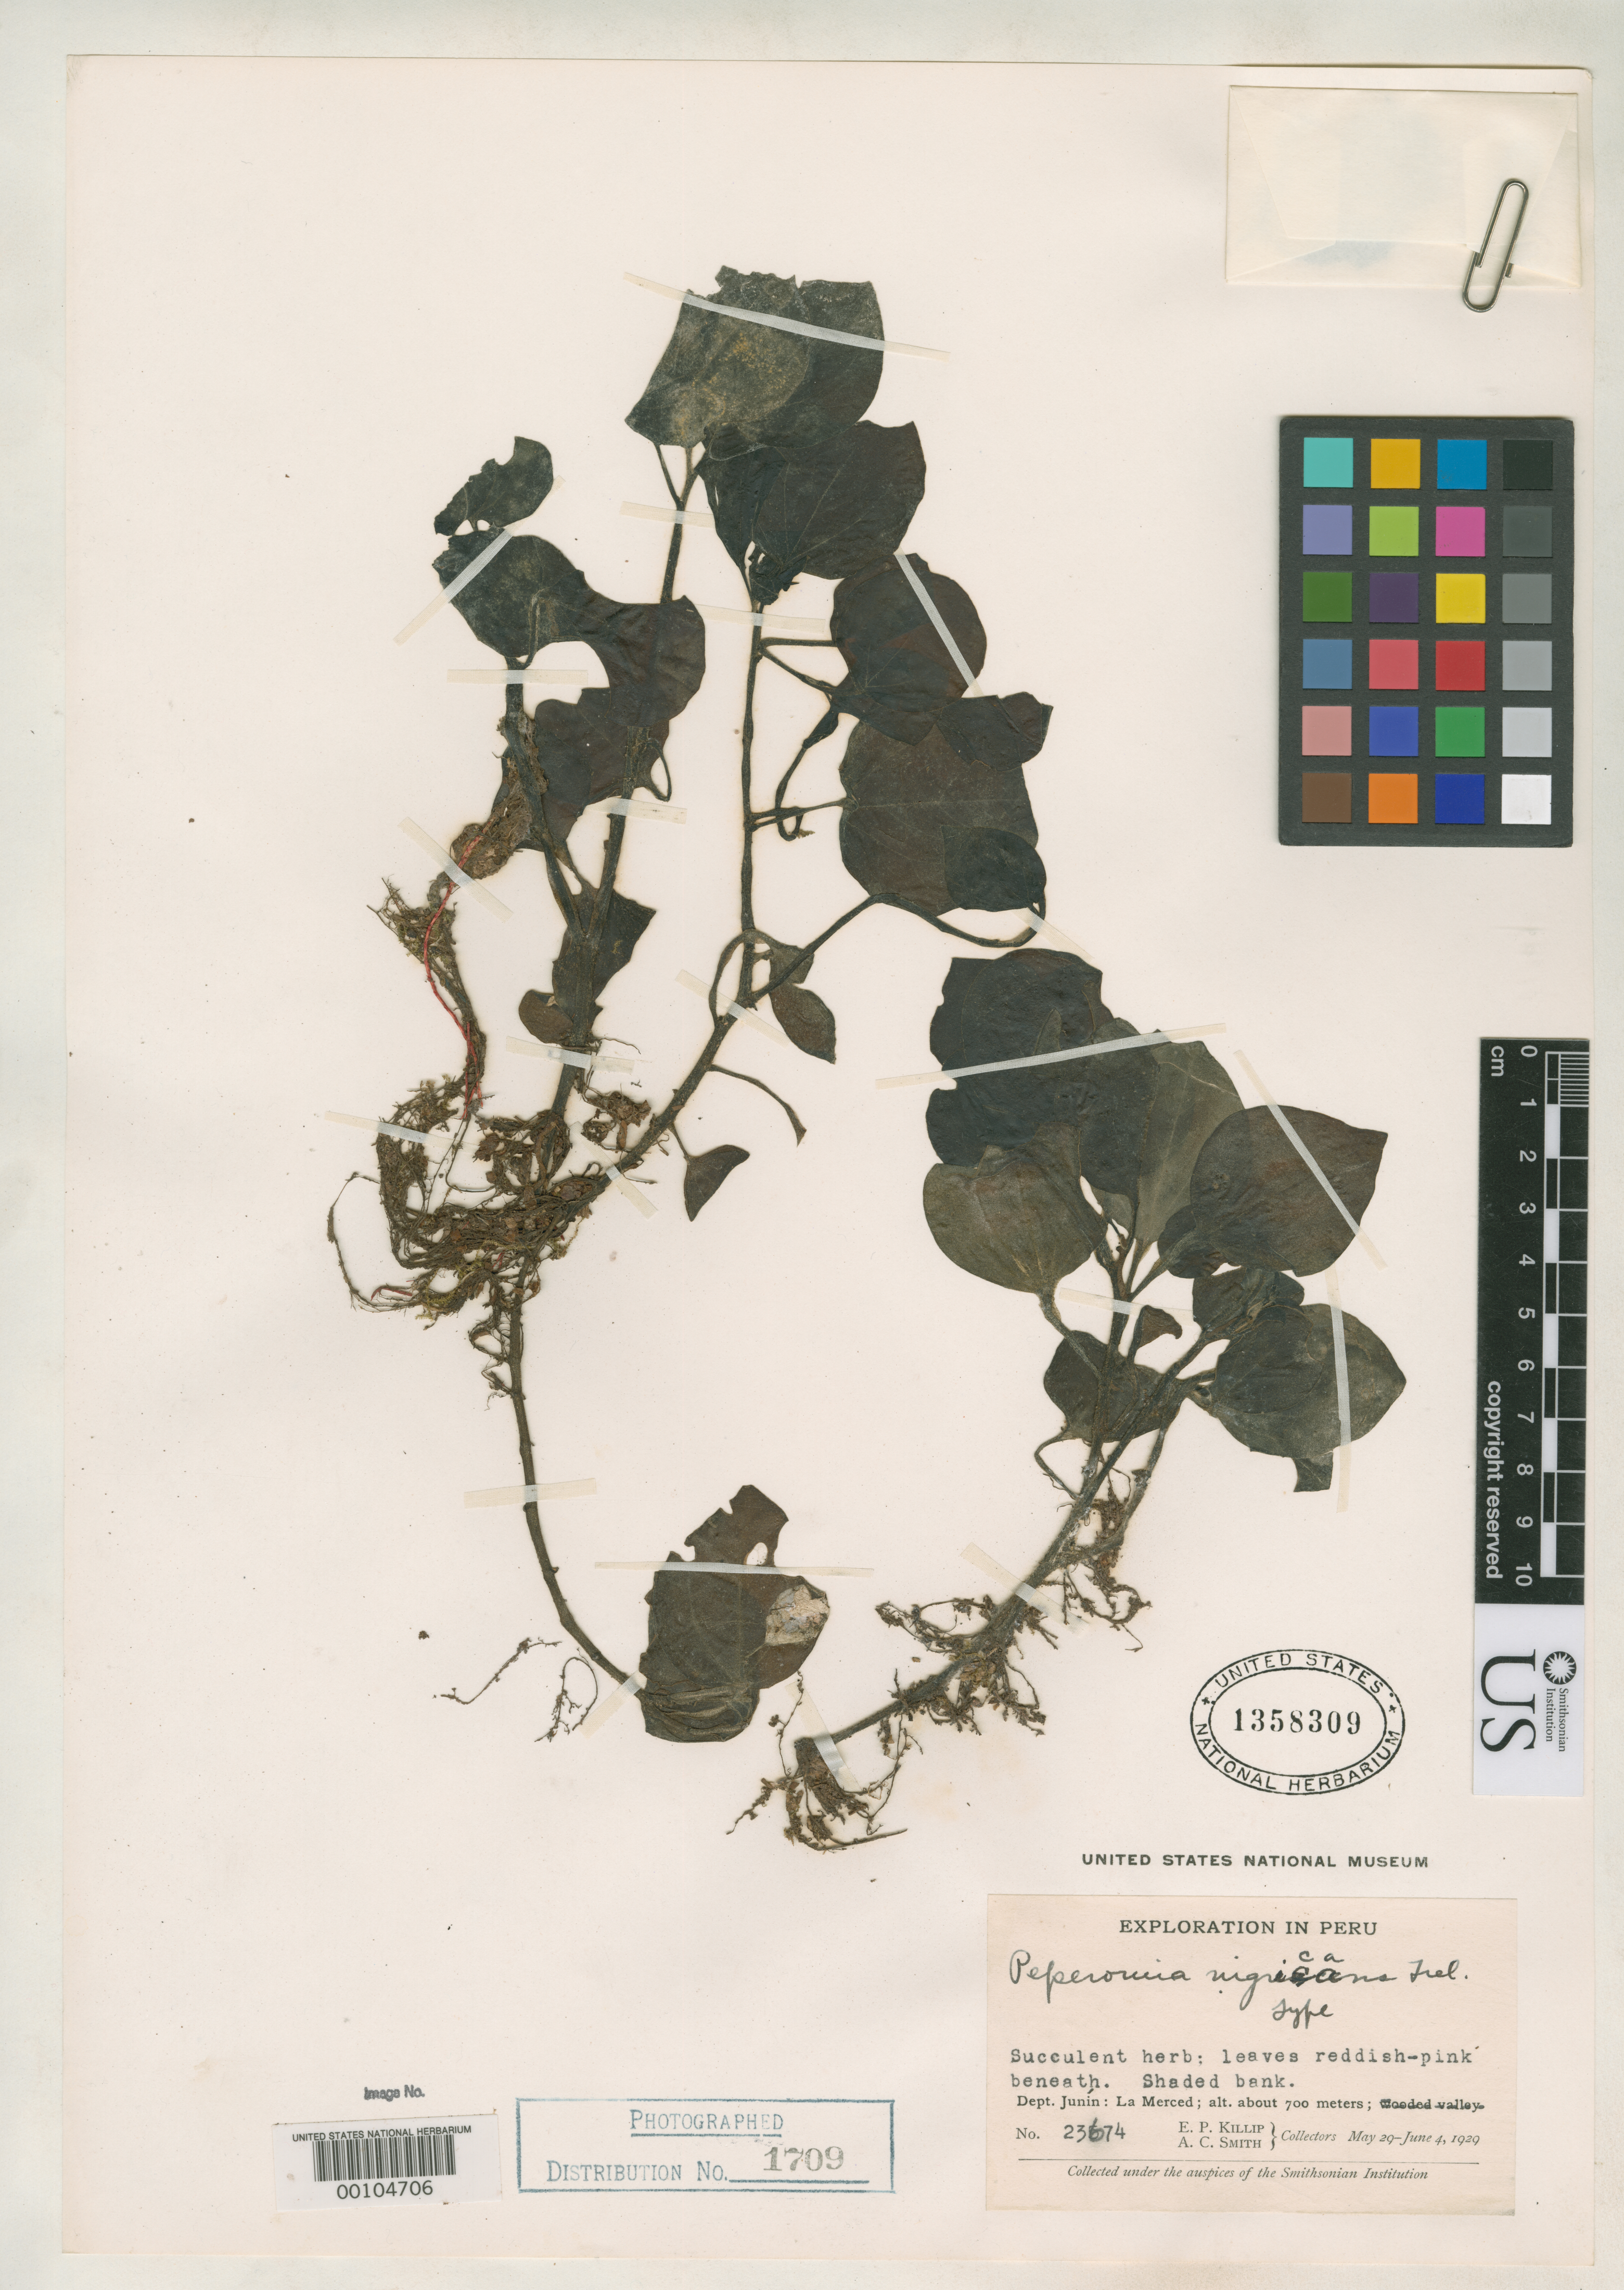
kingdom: Plantae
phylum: Tracheophyta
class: Magnoliopsida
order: Piperales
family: Piperaceae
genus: Peperomia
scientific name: Peperomia nigricans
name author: Trel. & Yunck.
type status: Holotype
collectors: E. P. Killip & A. C. Smith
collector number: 23674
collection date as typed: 29 May 1929 to 04 Jun 1929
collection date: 1929-05-29/1929-06-04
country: Peru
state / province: Junín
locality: La Merced.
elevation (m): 700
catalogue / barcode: US 1358309